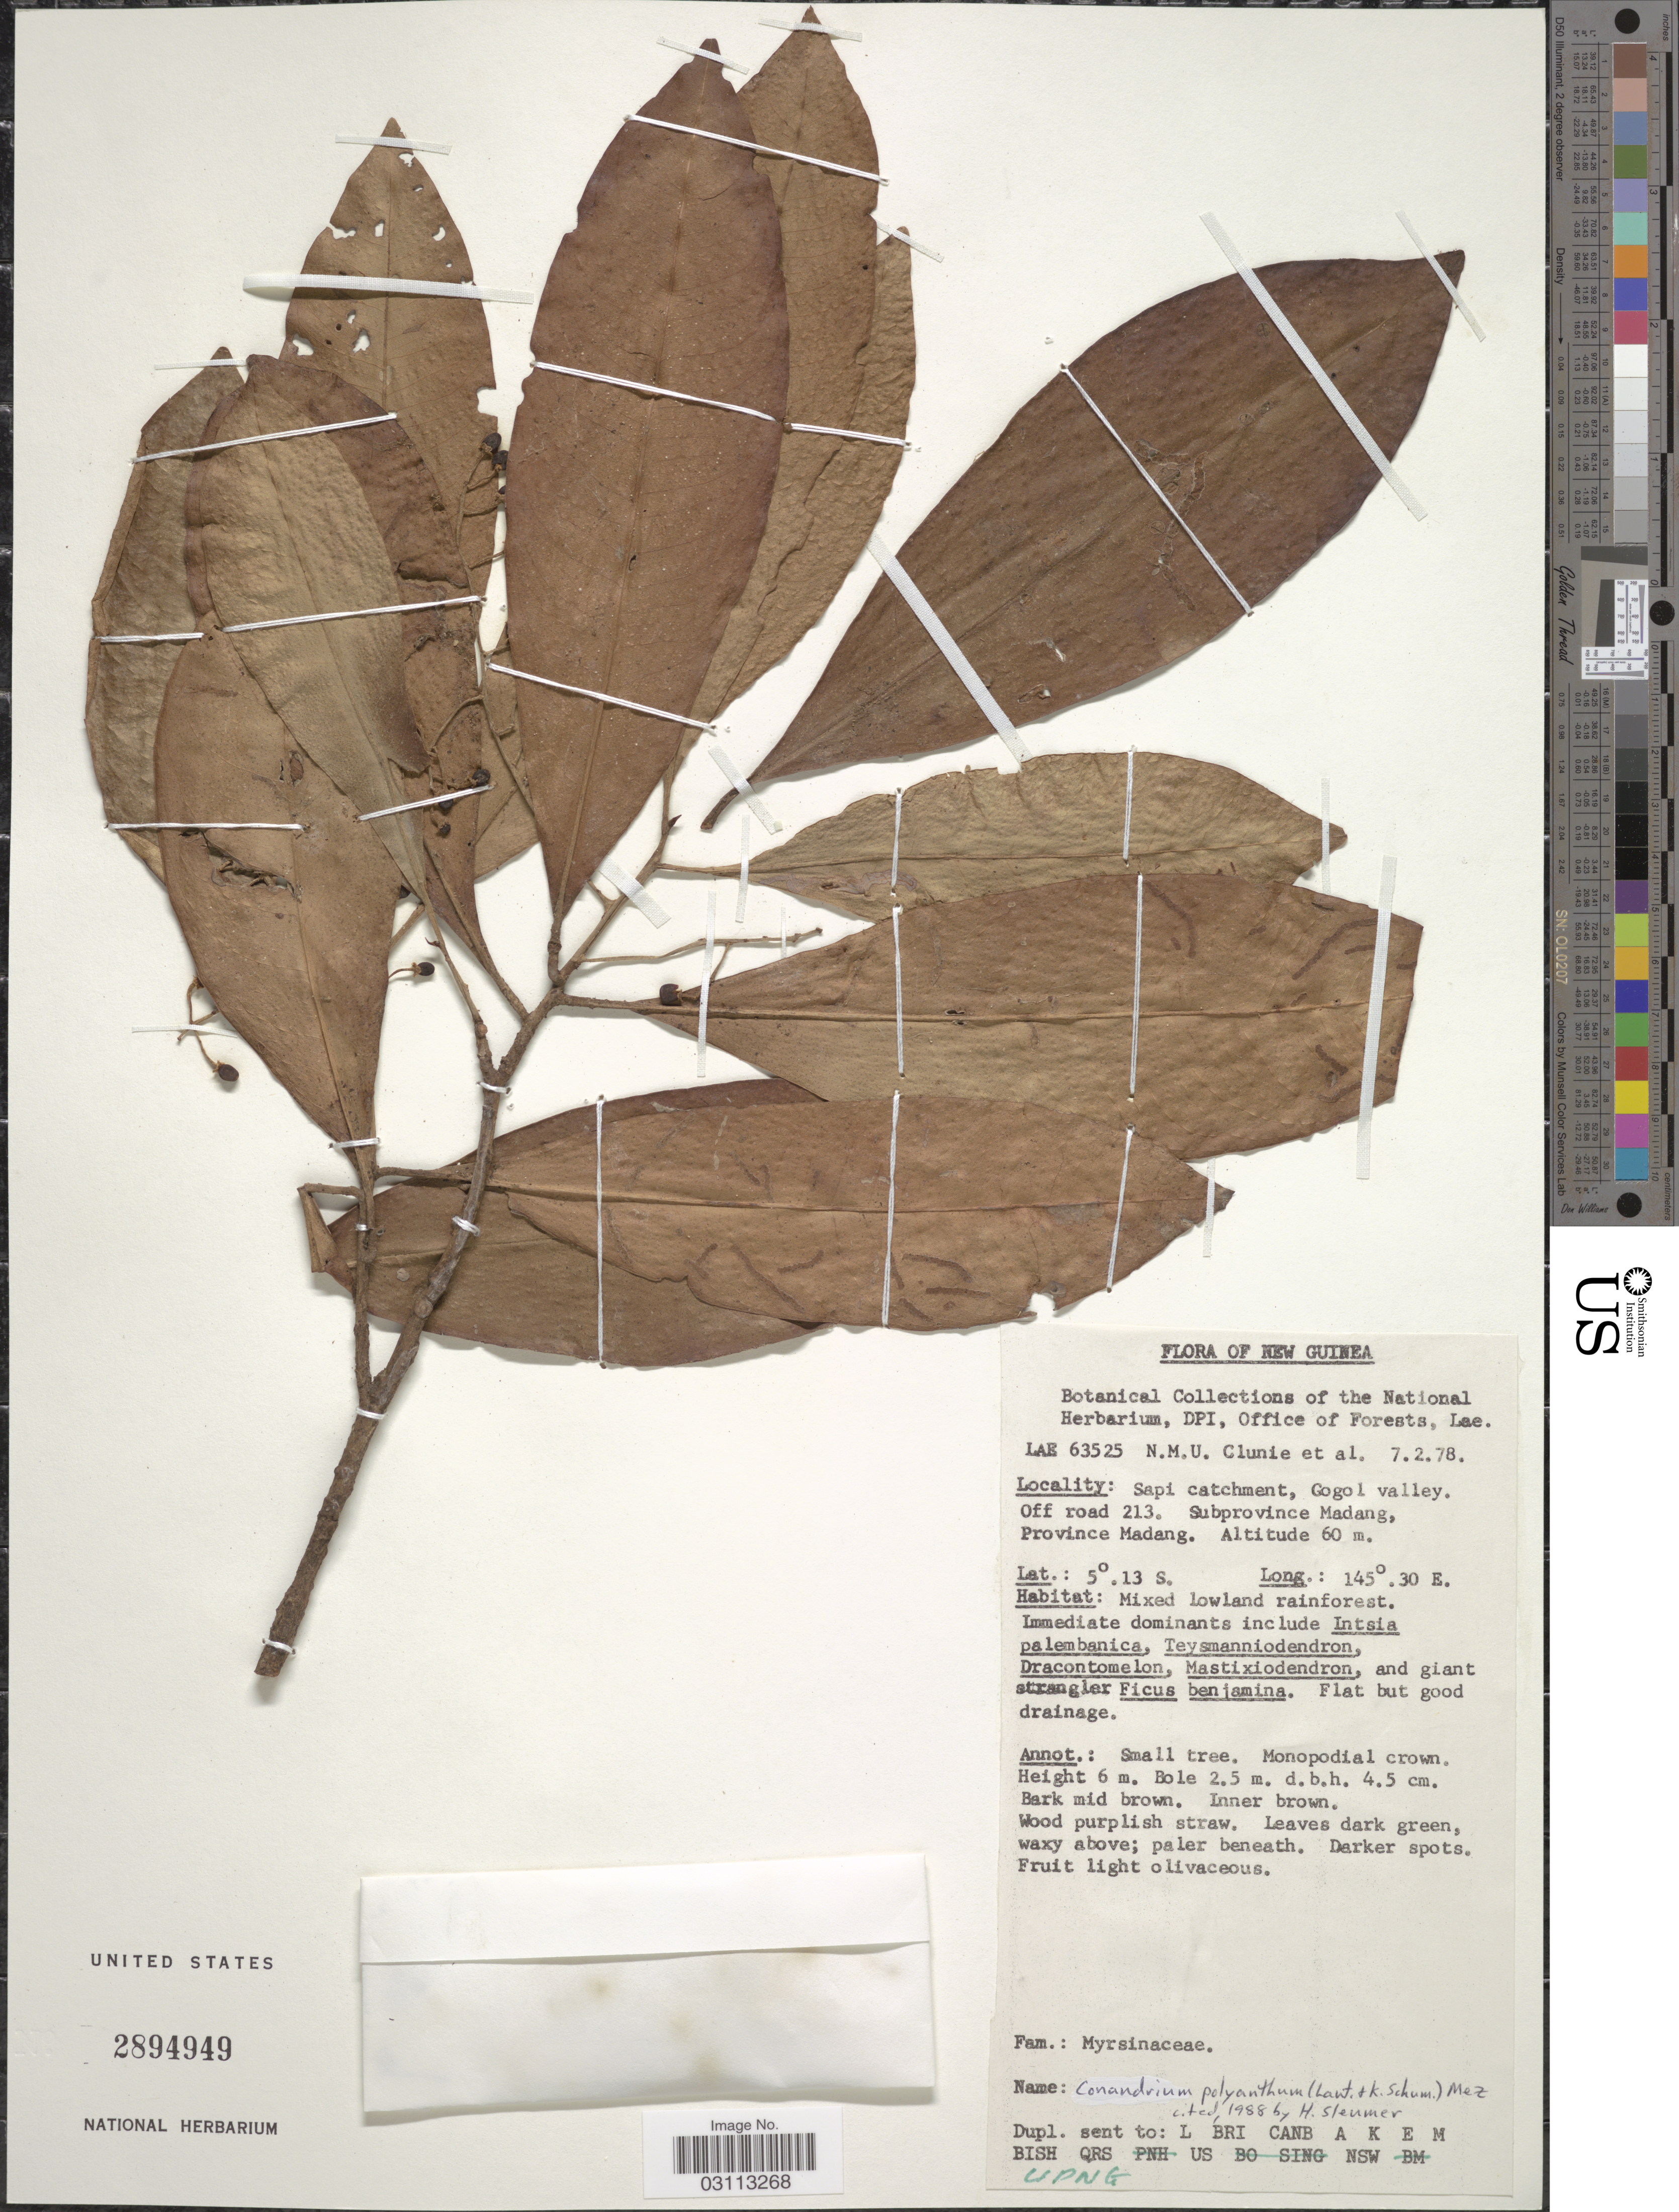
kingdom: Plantae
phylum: Tracheophyta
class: Magnoliopsida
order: Ericales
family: Primulaceae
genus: Conandrium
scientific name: Conandrium polyanthum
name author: (Lauterb. & K. Schum.) Mez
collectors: N.M.U. Clunie & et al.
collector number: LAE63525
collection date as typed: Transcribed d/m/y: 7/2/78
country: Papua New Guinea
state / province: Madang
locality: New Guinea. Sapi catchment, Gogol valley. Off road 213. Subprovince Madang, Province Madang.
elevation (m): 60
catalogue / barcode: US 2894949